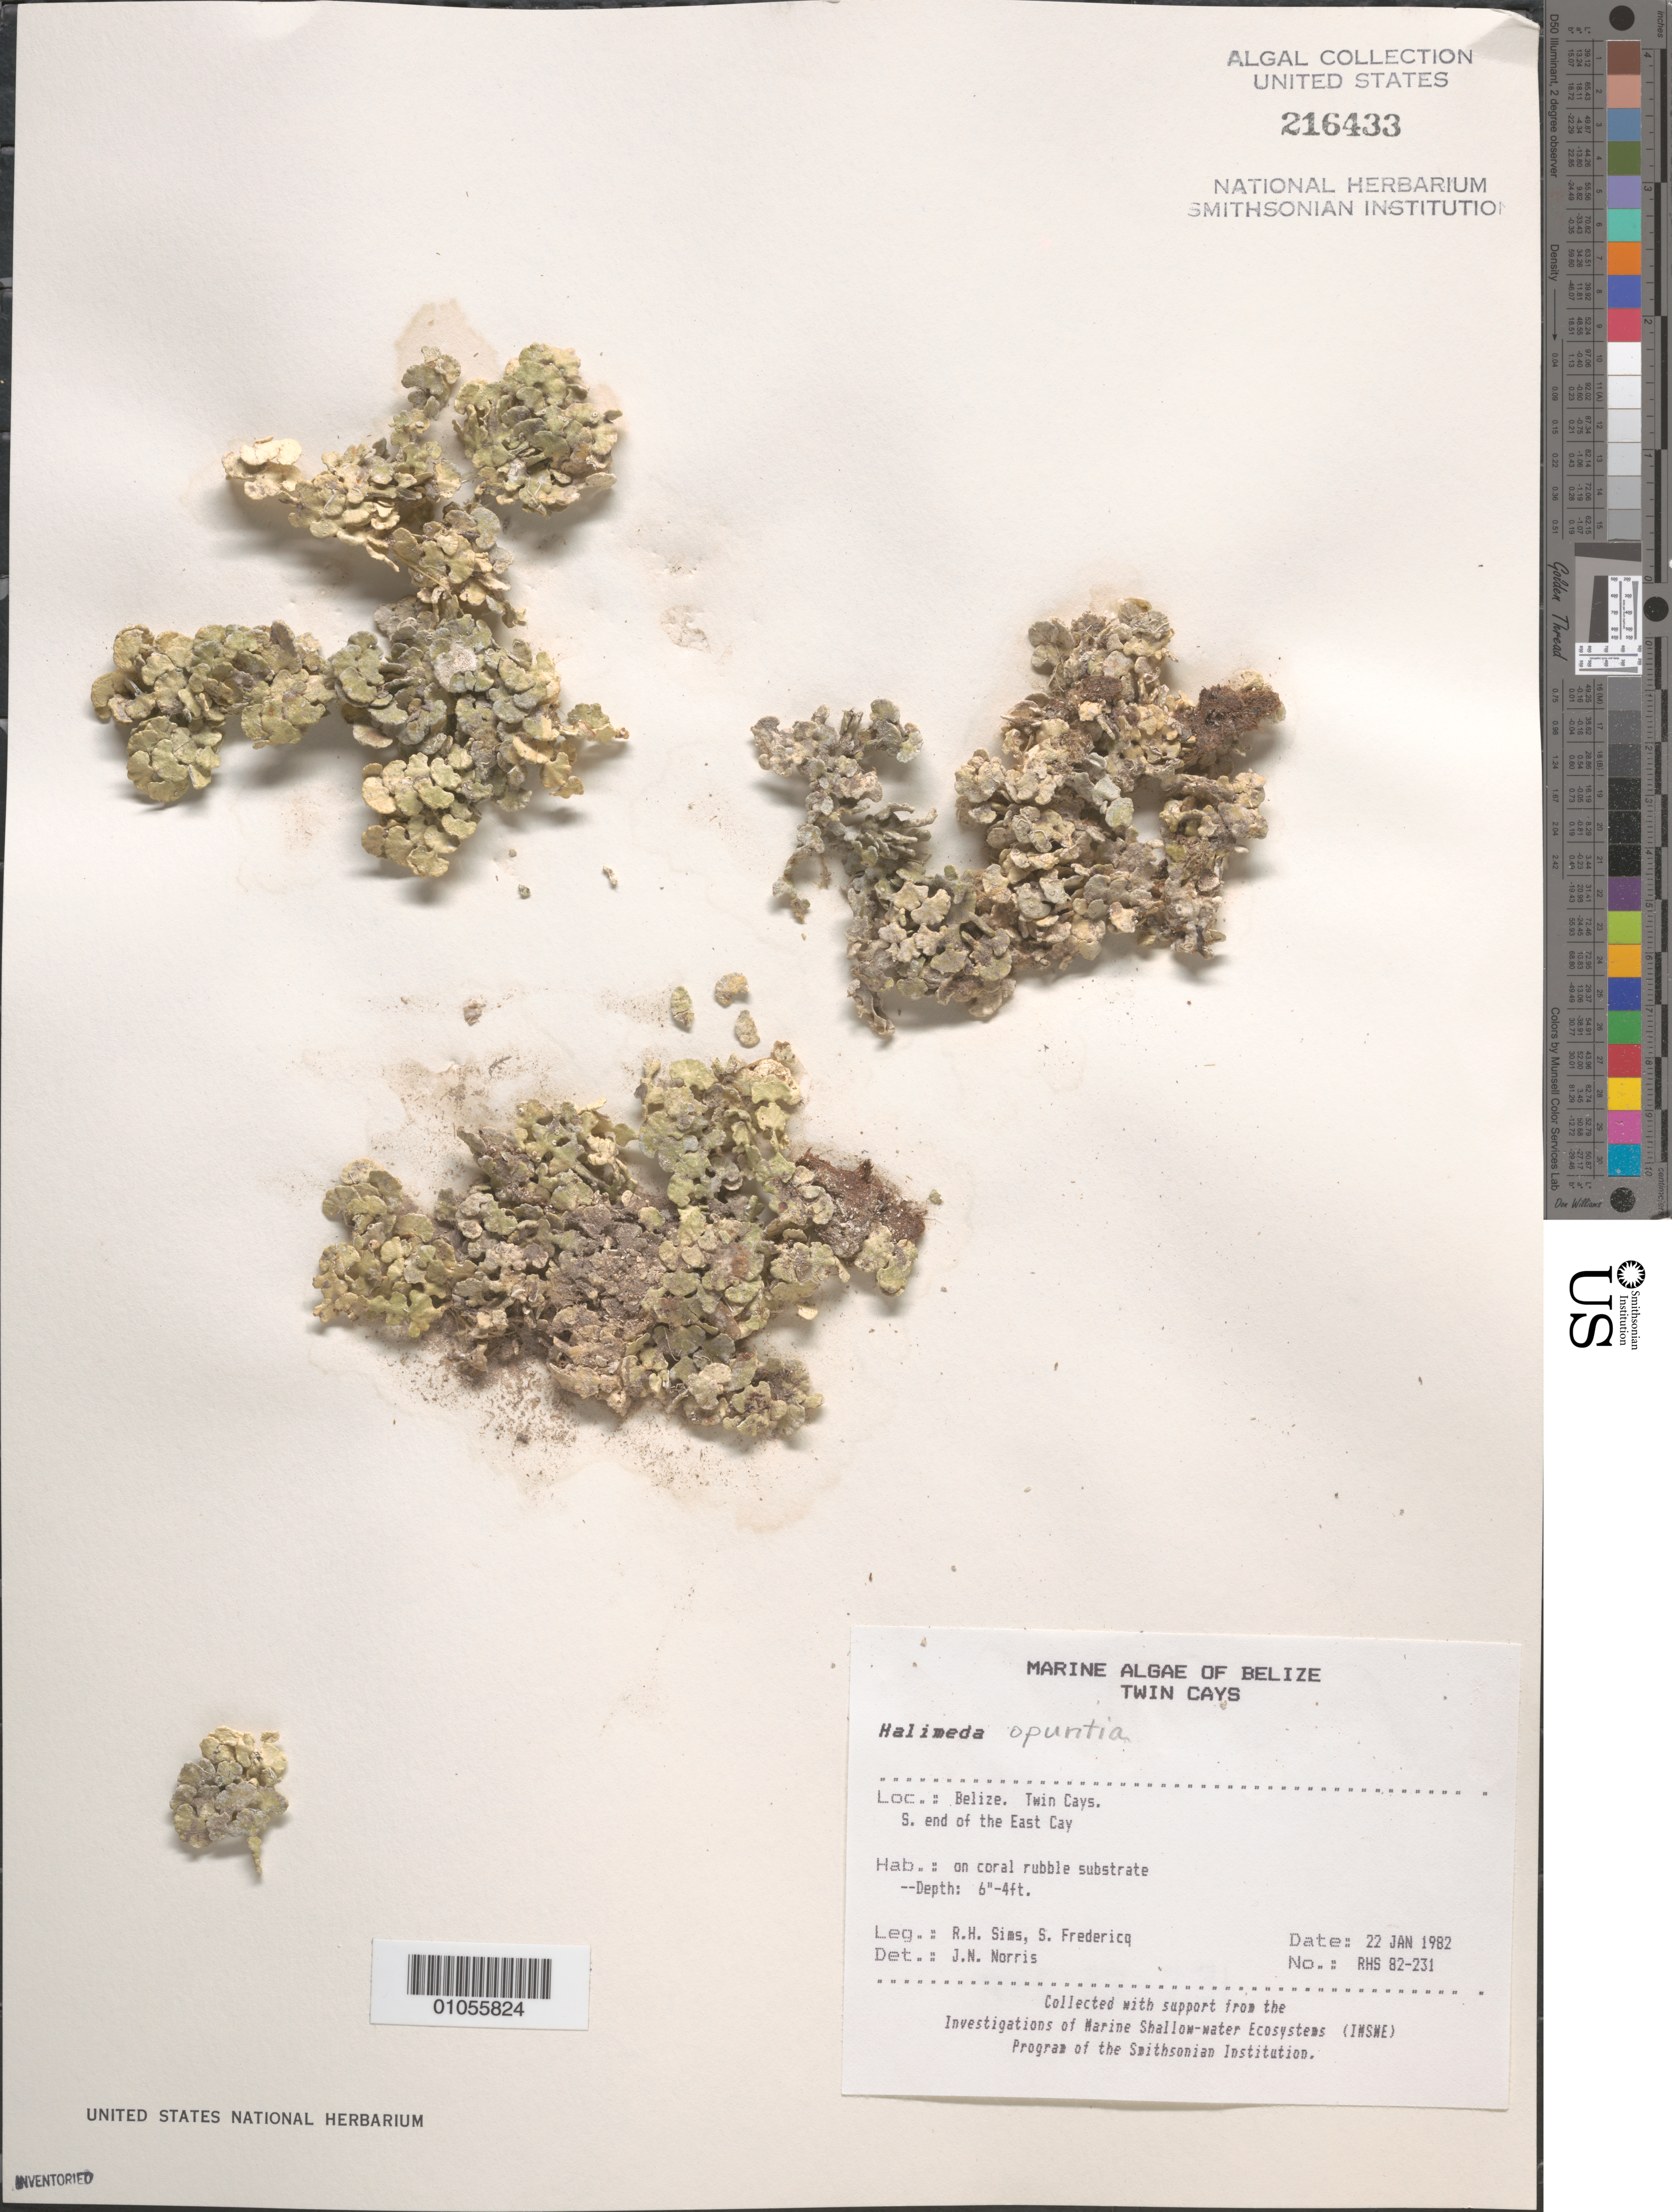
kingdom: Plantae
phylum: Chlorophyta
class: Ulvophyceae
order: Bryopsidales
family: Halimedaceae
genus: Halimeda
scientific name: Halimeda opuntia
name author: (L.) J.V.Lamouroux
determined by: Norris, James N.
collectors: R. H. Sims & S. Fredericq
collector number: RHS 82-231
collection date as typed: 22 Jan 1982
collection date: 1982-01-22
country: Belize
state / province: Stann Creek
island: East Cay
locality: South end of the East Cay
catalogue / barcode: US 216433